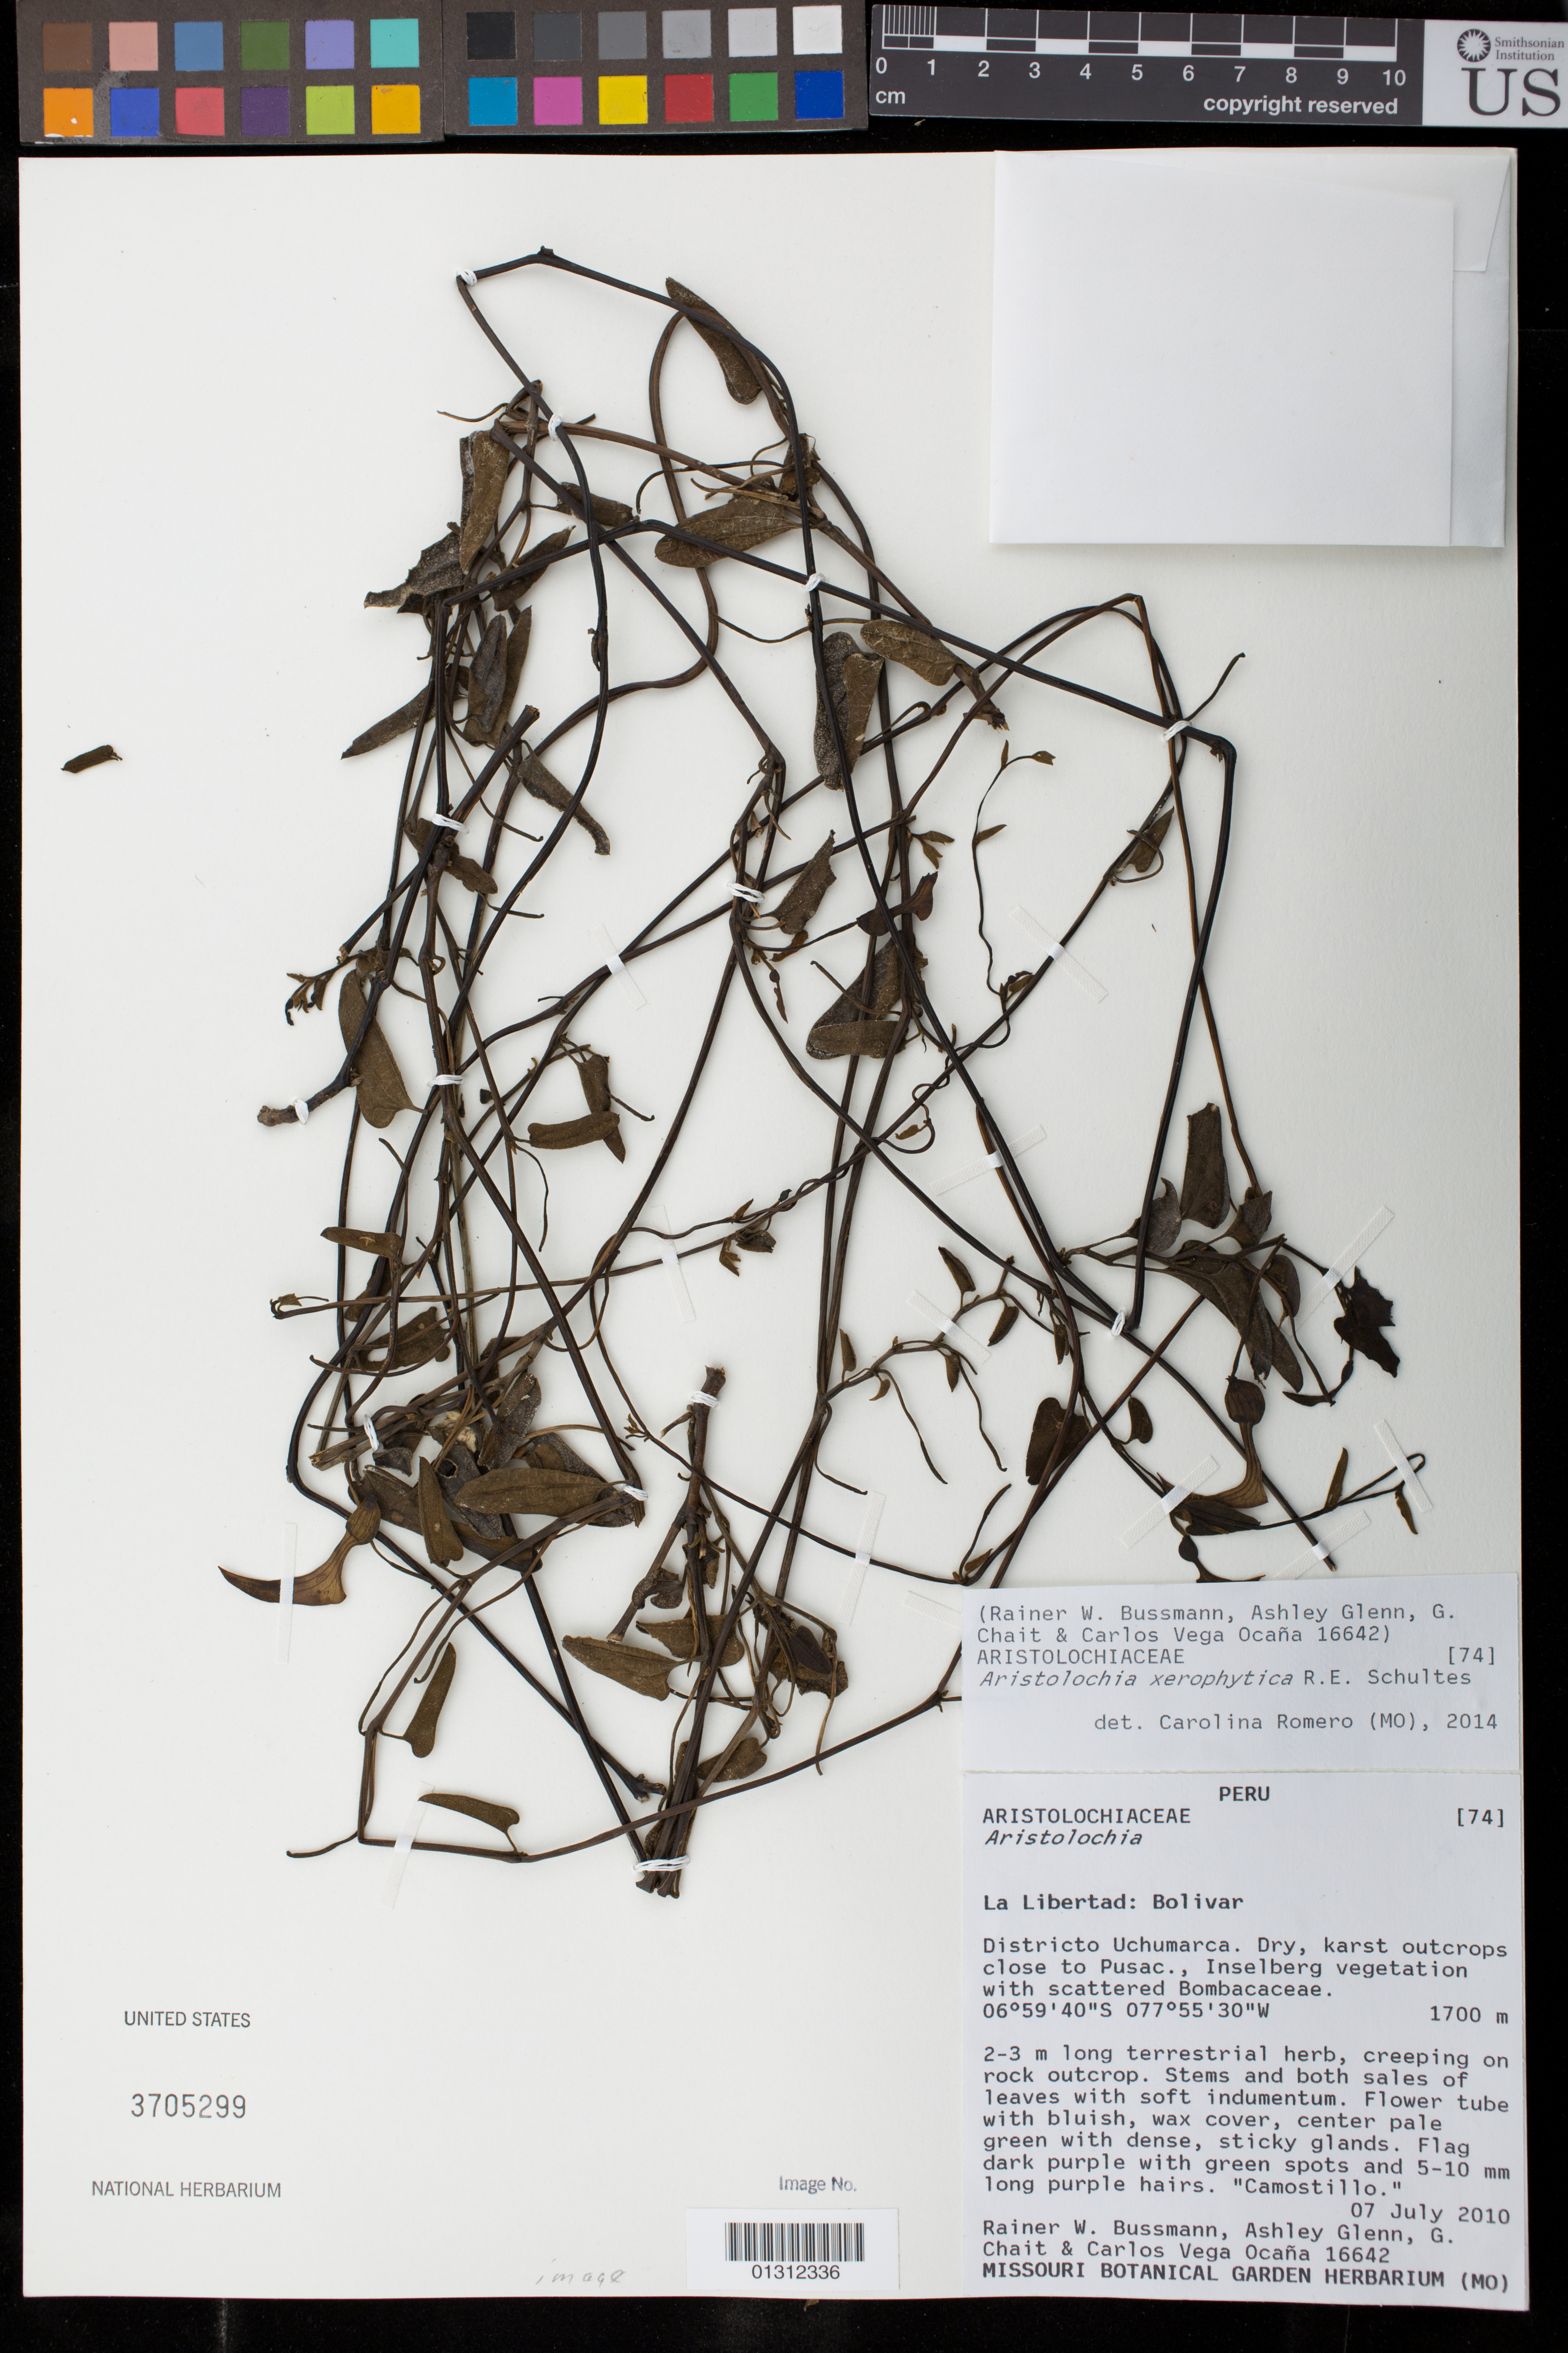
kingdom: Plantae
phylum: Tracheophyta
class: Magnoliopsida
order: Piperales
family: Aristolochiaceae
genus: Aristolochia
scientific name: Aristolochia xerophytica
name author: R.E. Schult.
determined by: Romero, Carolina, (MO), Missouri Botanical Garden (UNITED STATES)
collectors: R. W. Bussmann, A. Glenn, G. Chait & C. Vega Ocaña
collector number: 16642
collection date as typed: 7 July 2010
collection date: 2010-07-07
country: Peru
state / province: La Libertad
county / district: Bolívar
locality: Districto Uchumarca. Dry, karst outcrops close to Pusac.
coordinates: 06 59 40 S, 077 55 30 W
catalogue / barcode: US 3705299